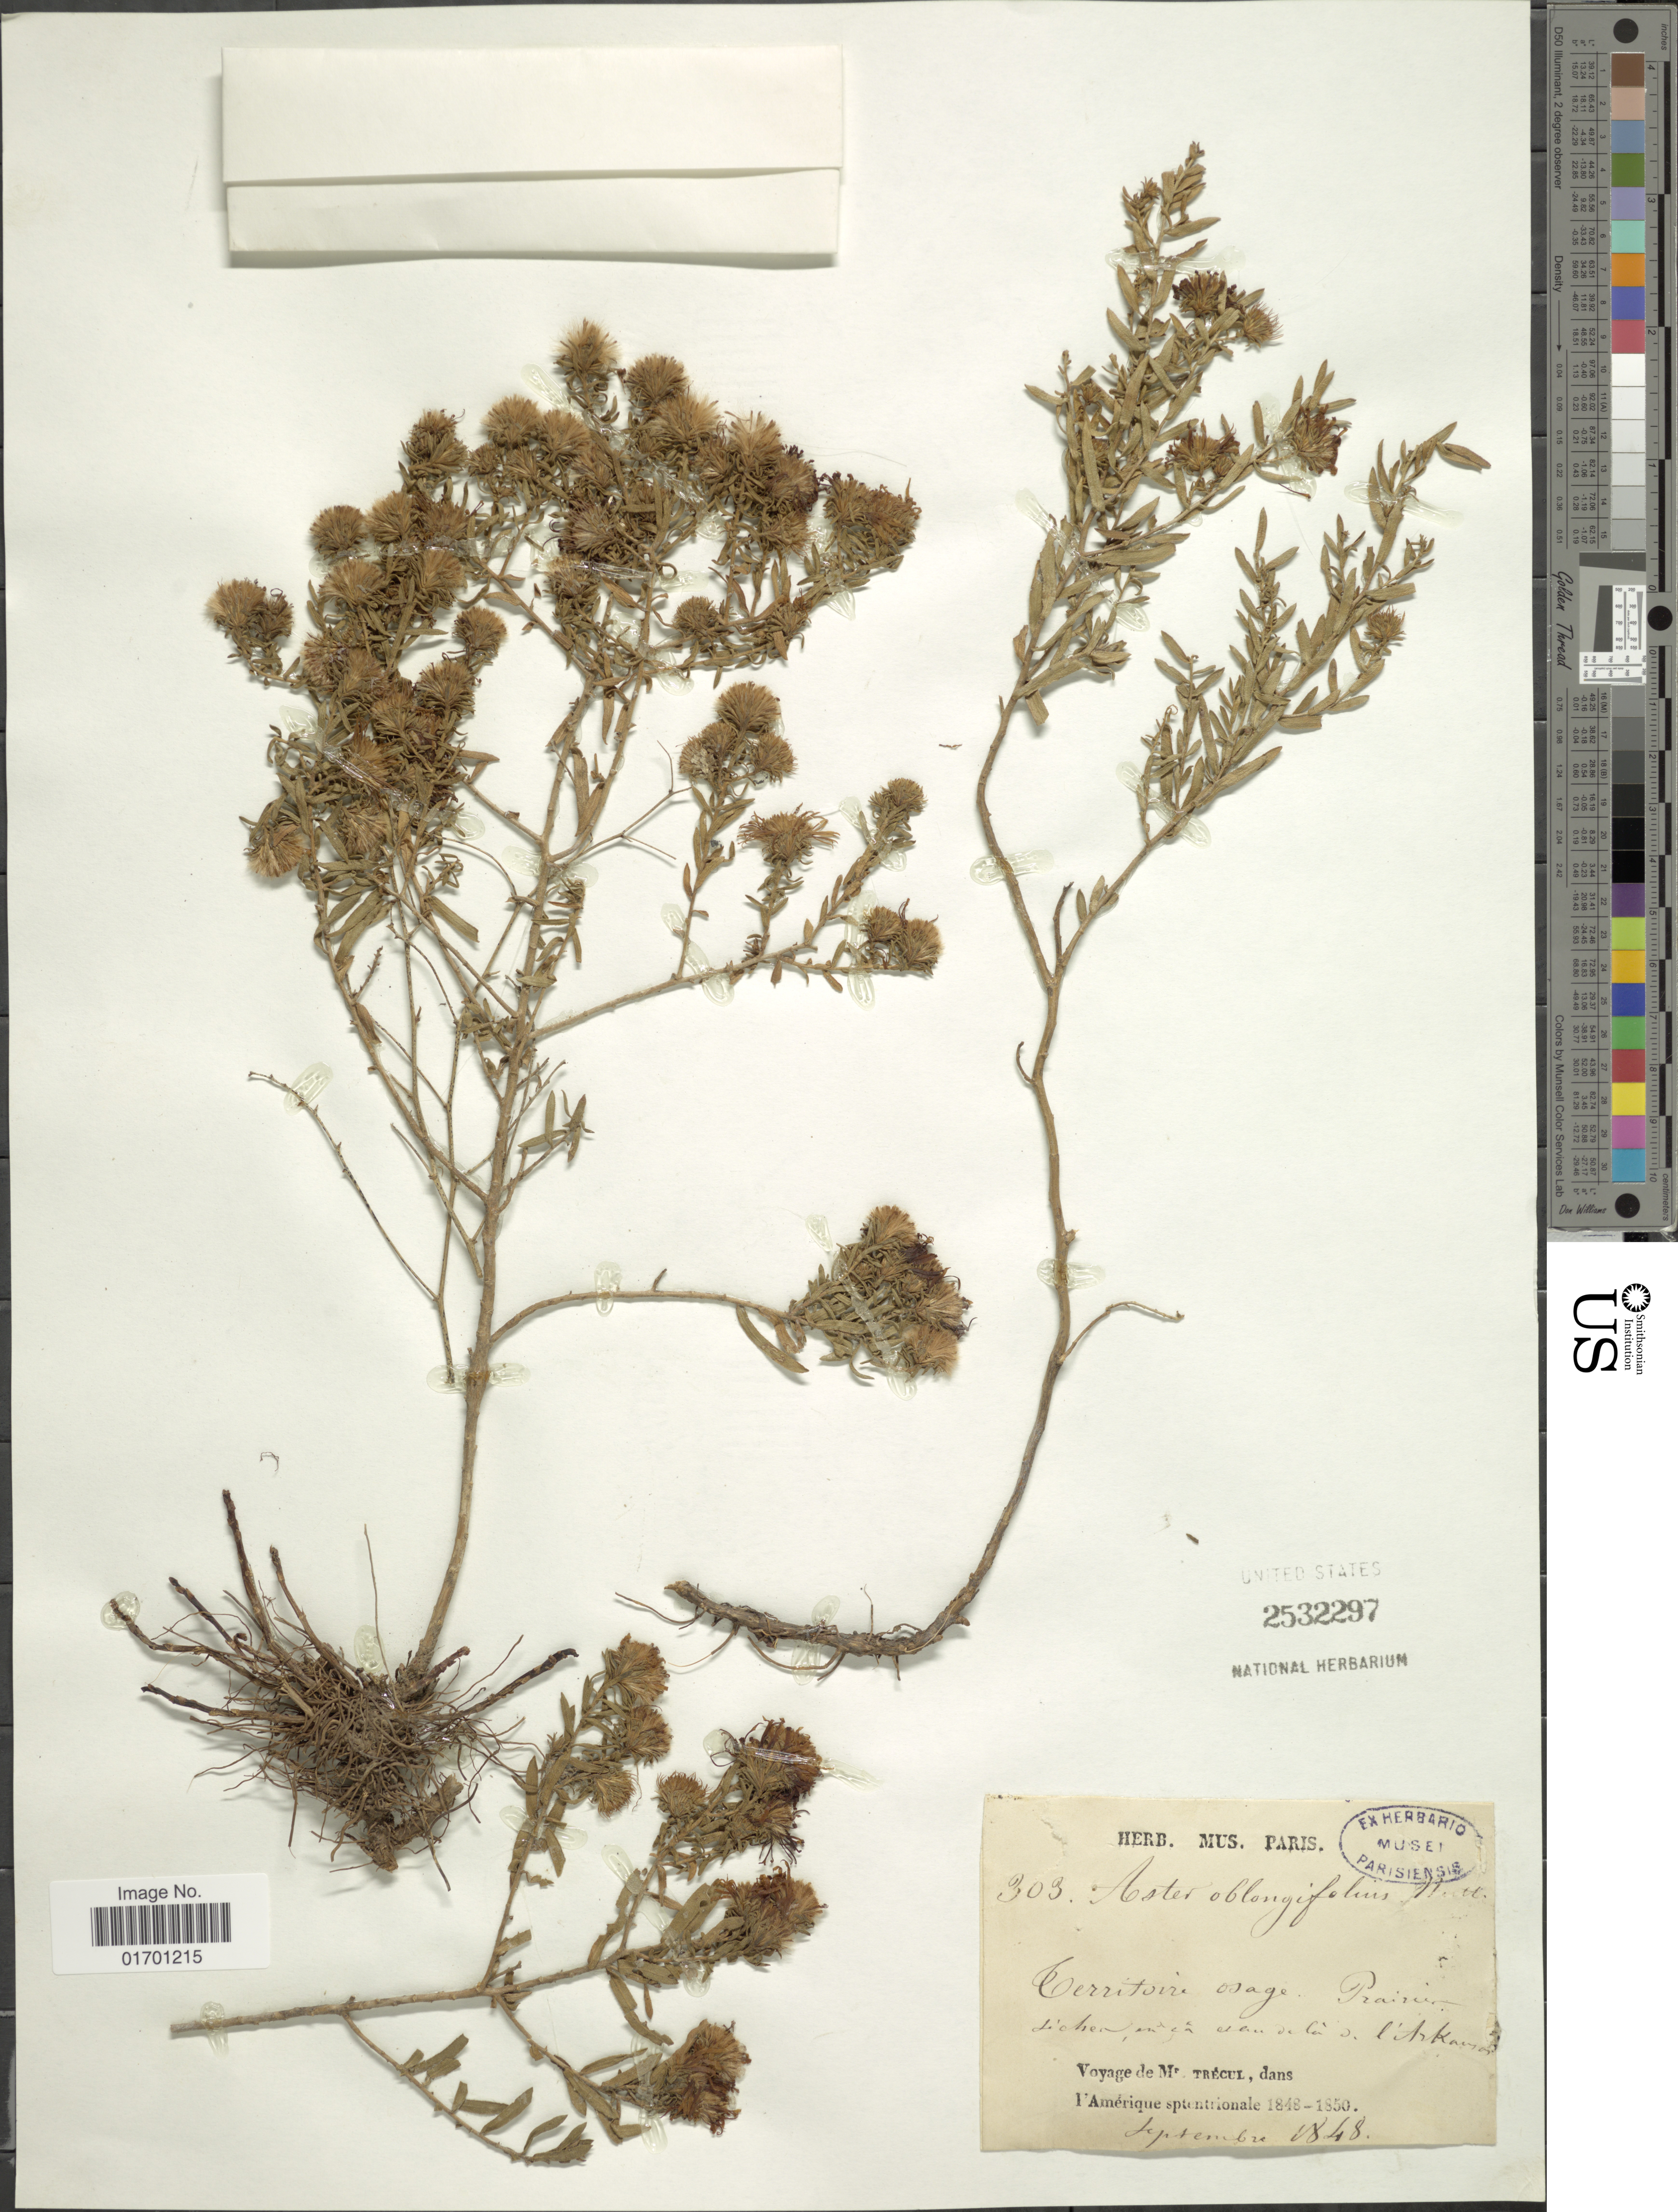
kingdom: Plantae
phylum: Tracheophyta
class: Magnoliopsida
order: Asterales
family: Asteraceae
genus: Symphyotrichum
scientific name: Symphyotrichum oblongifolium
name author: (Nutt.) G.L. Nesom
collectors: A. Trécul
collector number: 303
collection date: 1848-08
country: United States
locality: Kansas City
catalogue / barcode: US 2532297